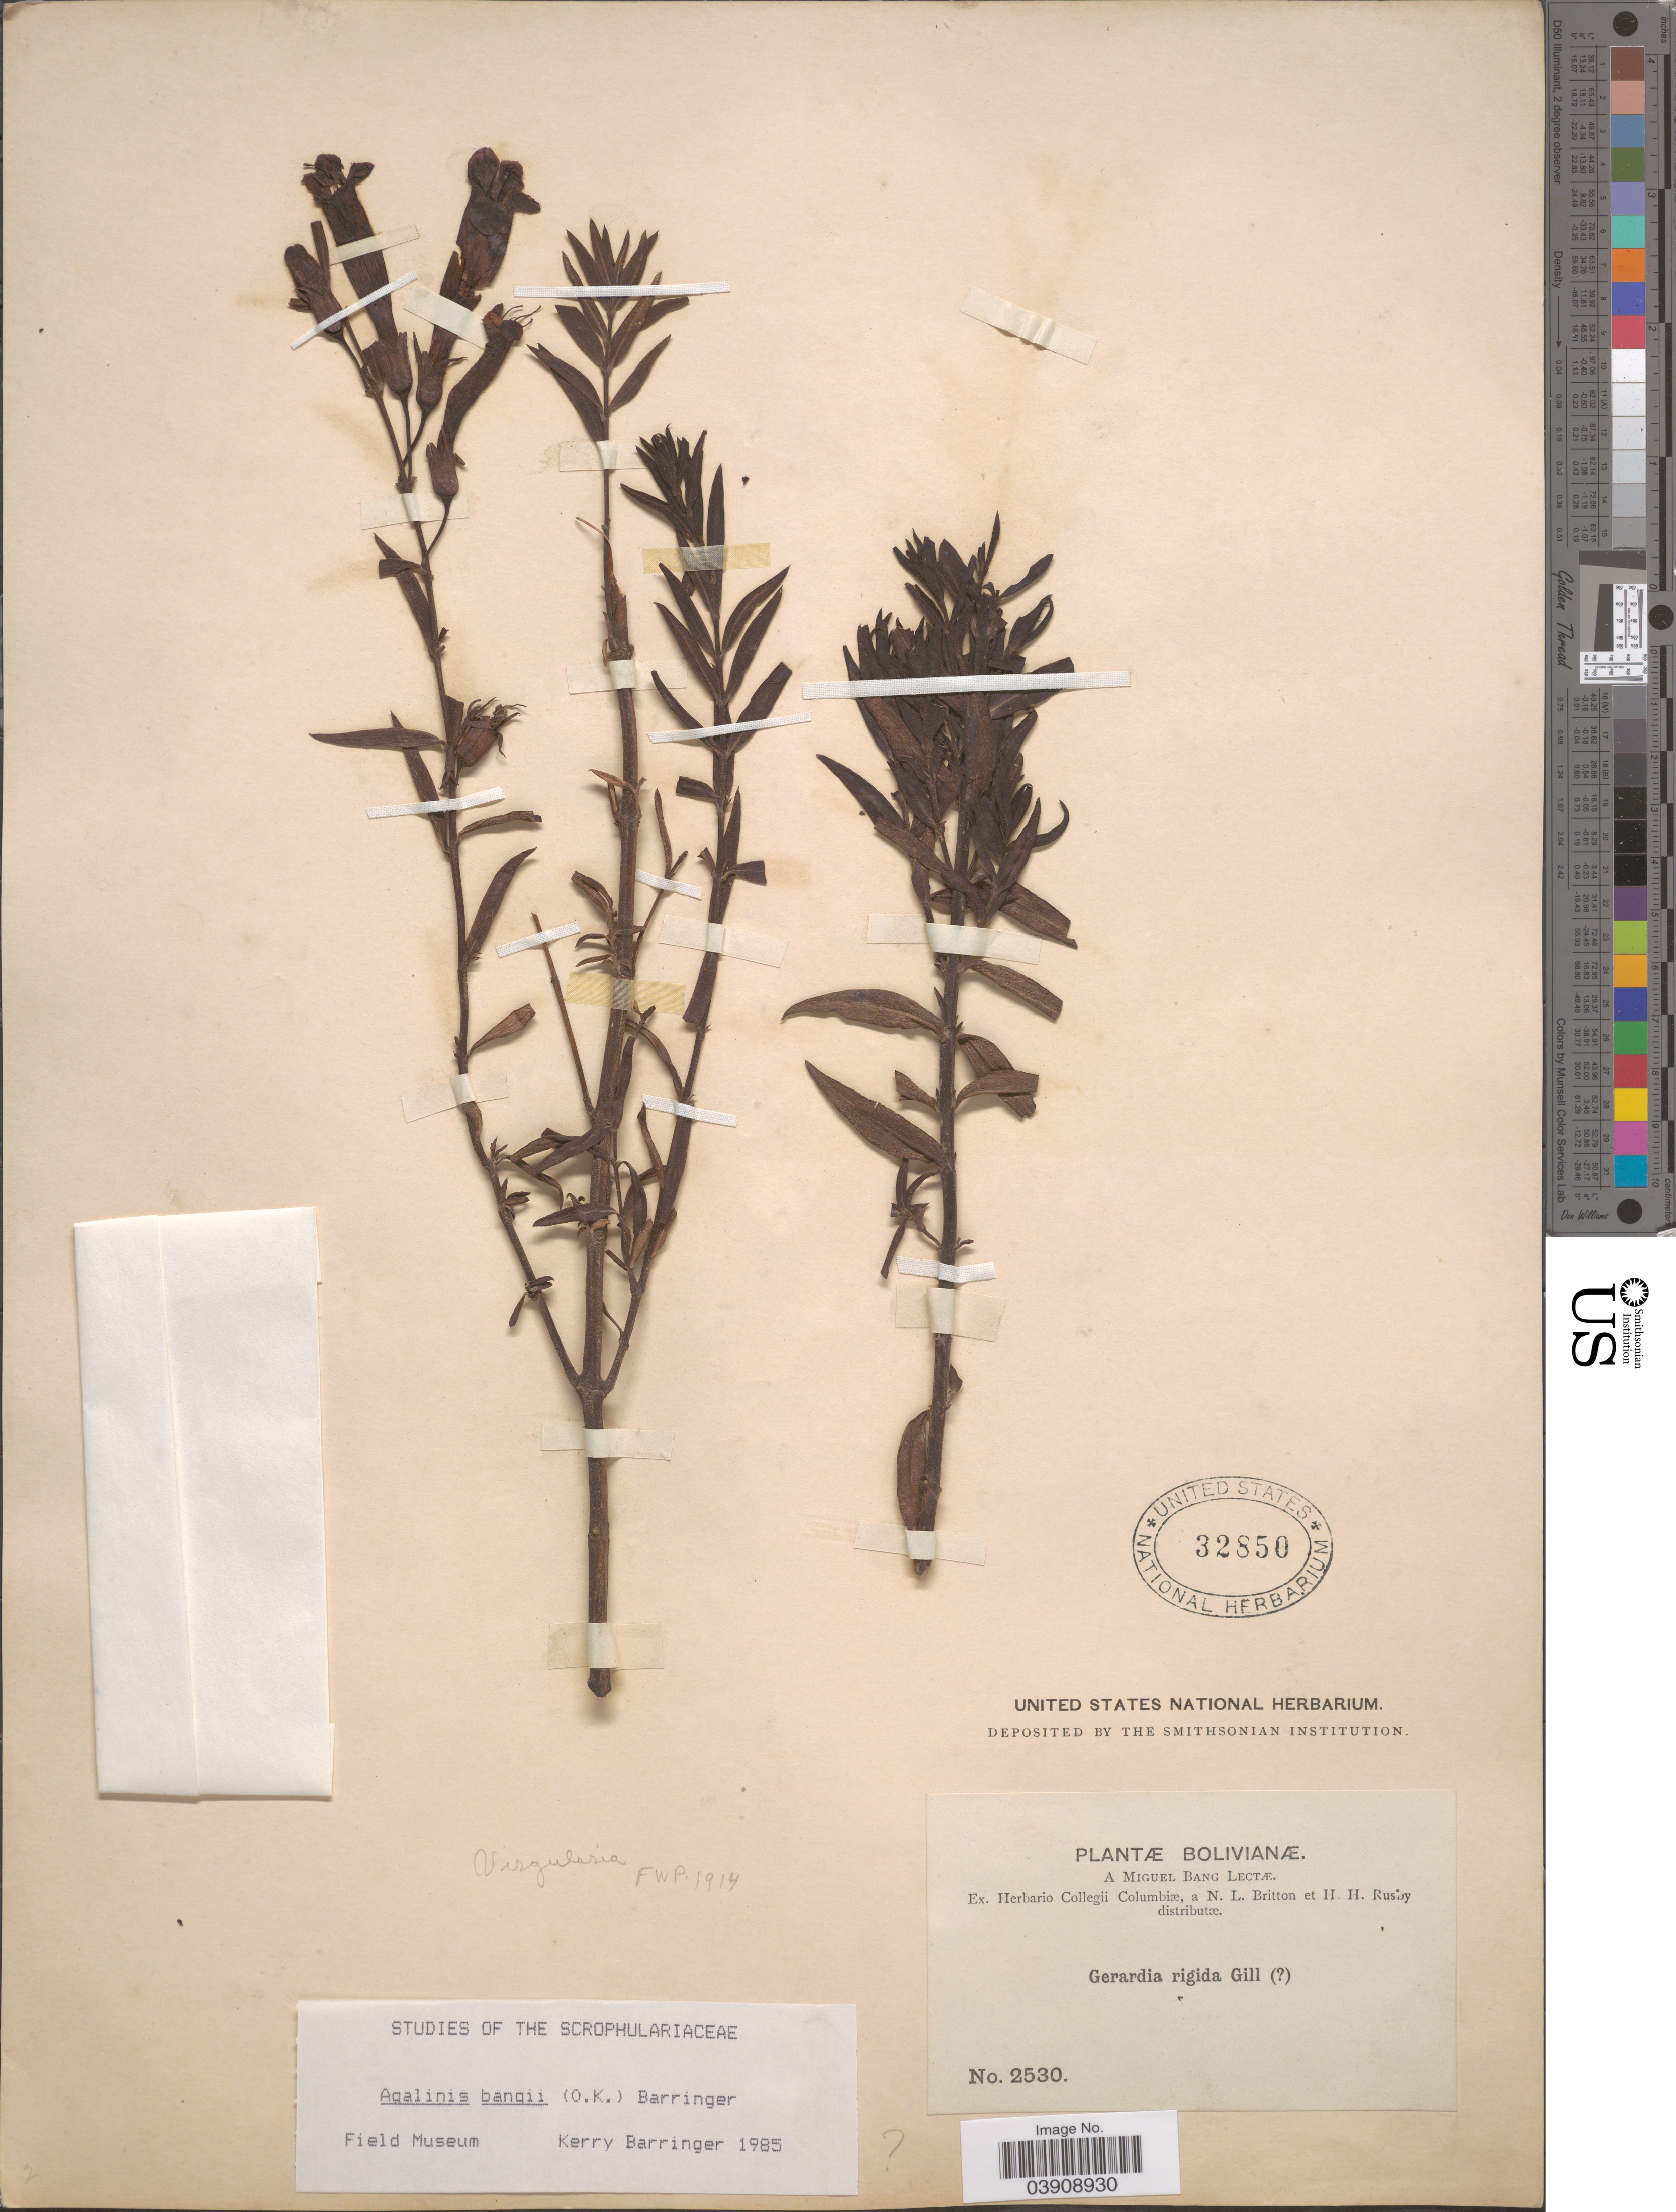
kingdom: Plantae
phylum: Tracheophyta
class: Magnoliopsida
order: Lamiales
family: Orobanchaceae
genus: Agalinis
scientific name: Agalinis bangii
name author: (Kuntze) Barringer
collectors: M. Bang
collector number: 2530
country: Bolivia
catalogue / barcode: US 32850